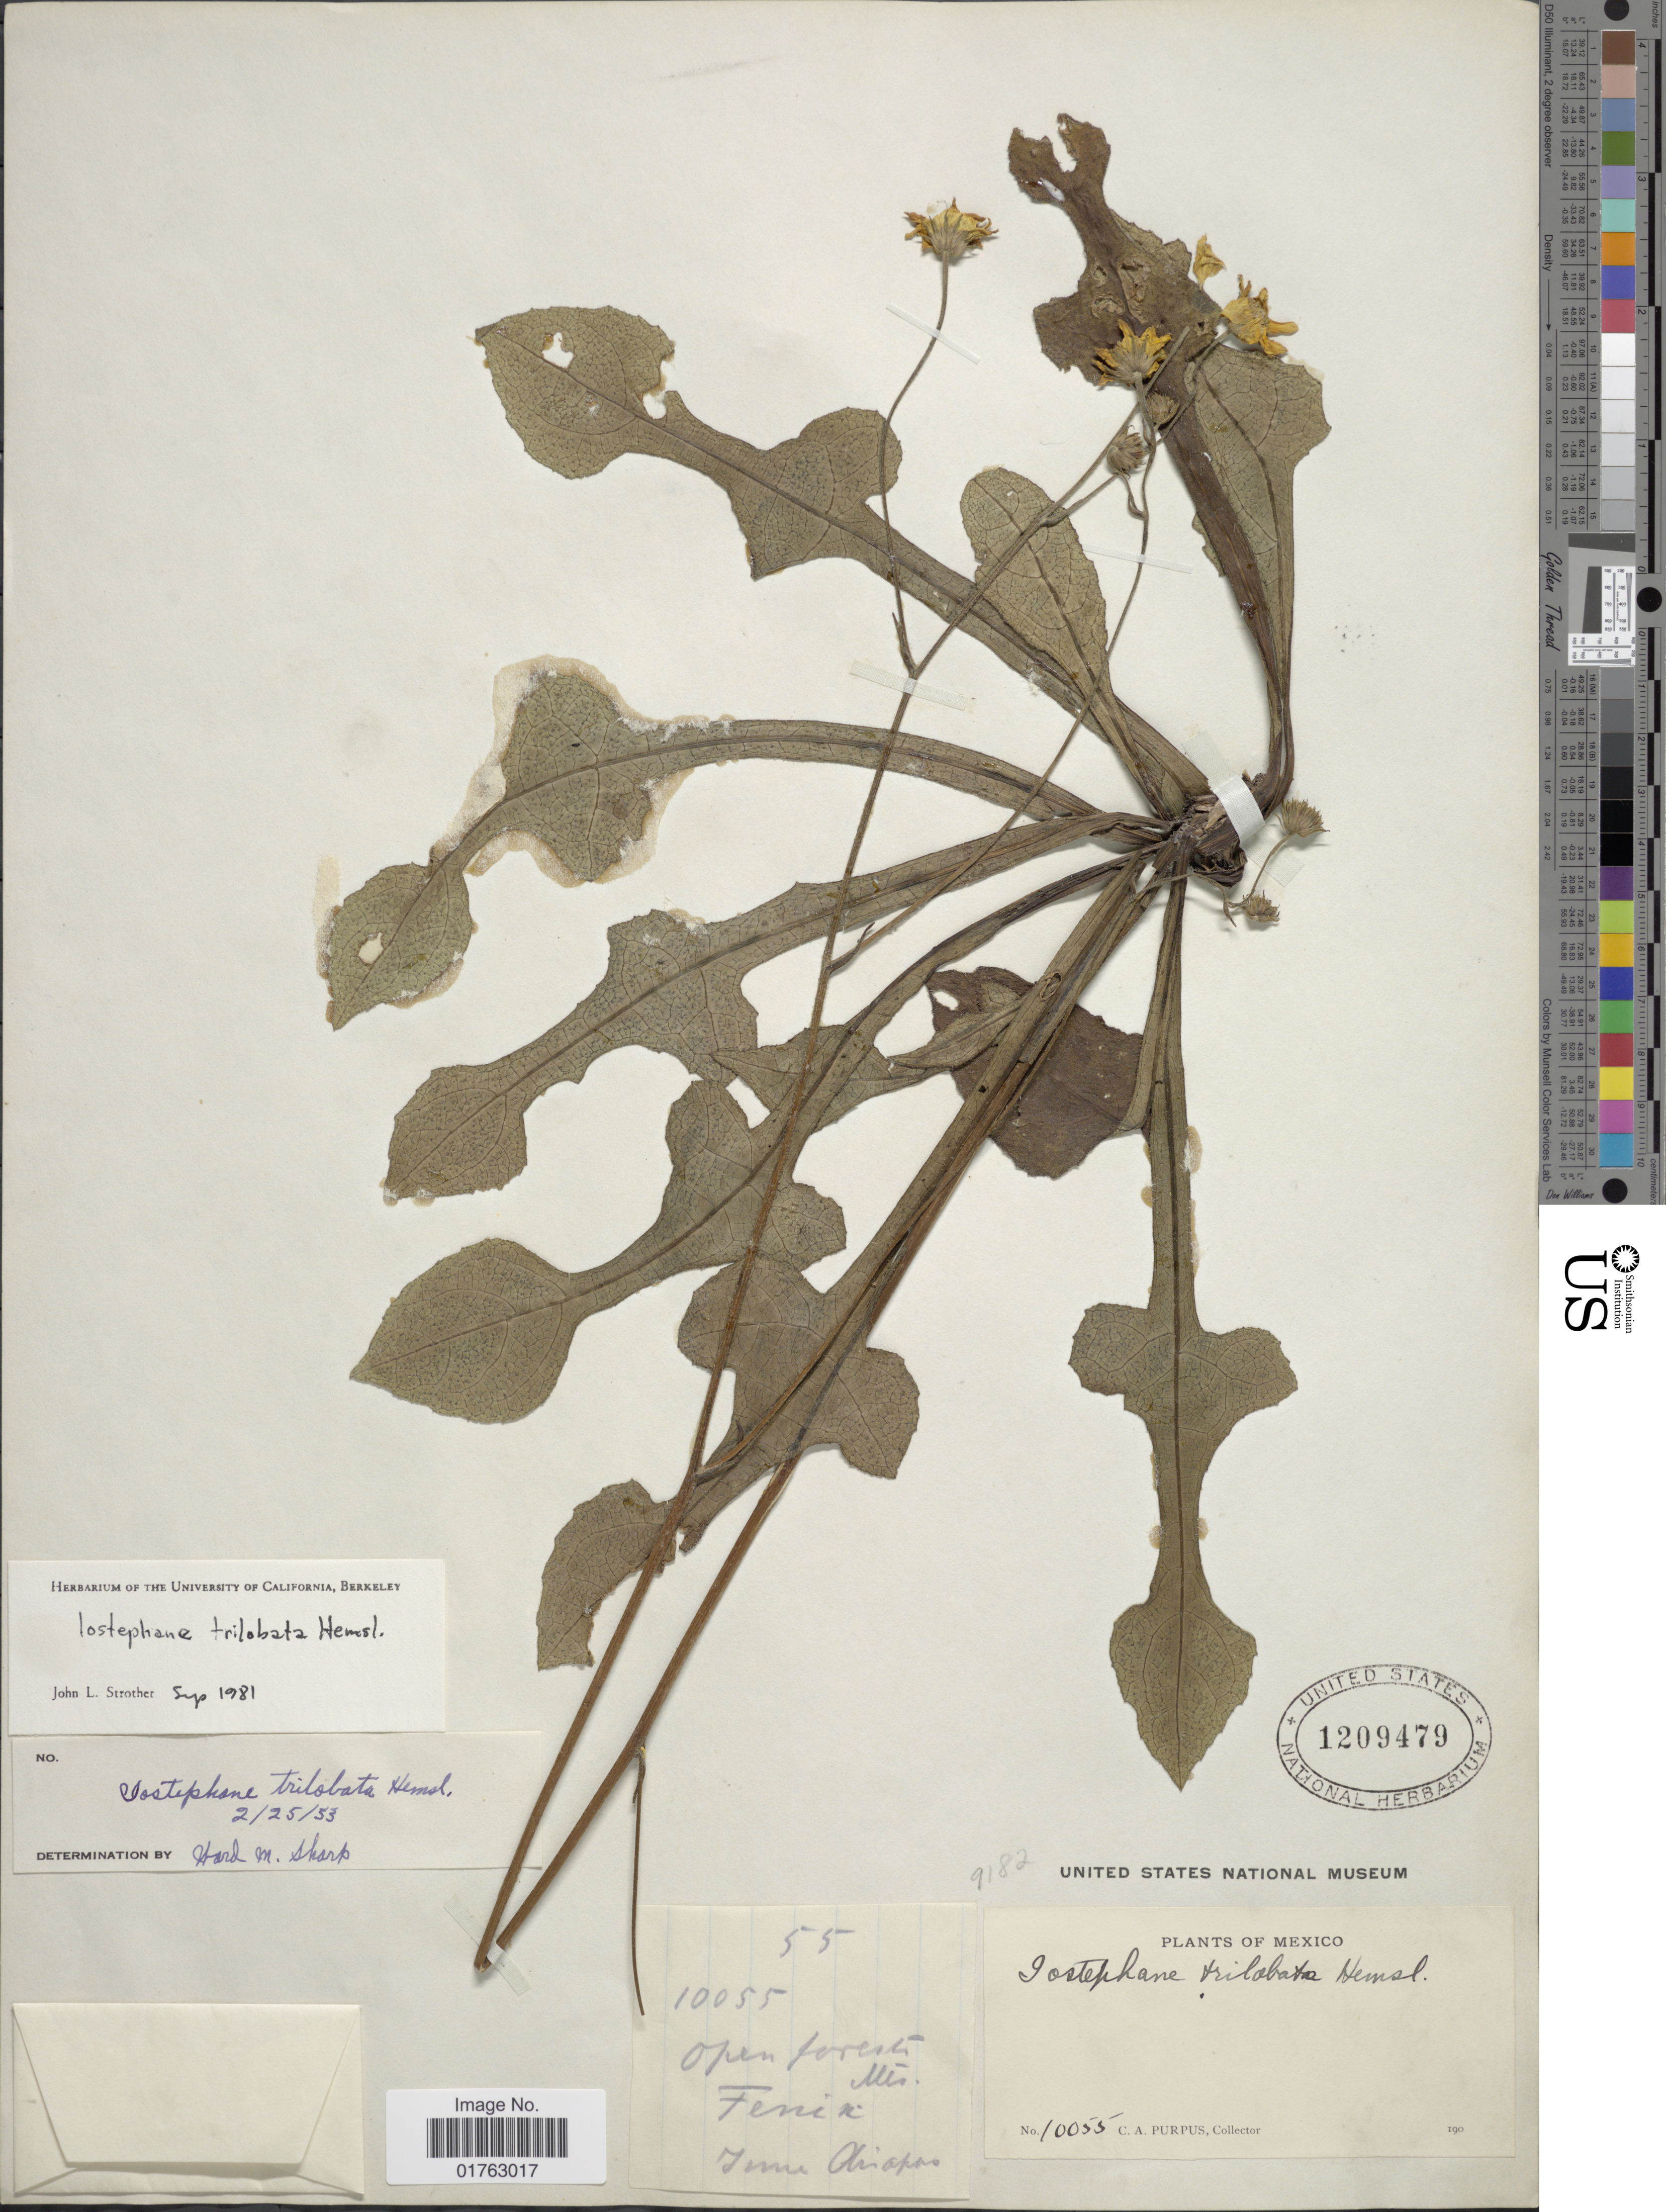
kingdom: Plantae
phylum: Tracheophyta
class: Magnoliopsida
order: Asterales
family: Asteraceae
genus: Iostephane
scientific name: Iostephane trilobata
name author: Hemsl.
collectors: C. A. Purpus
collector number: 10055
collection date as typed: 190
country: Mexico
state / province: Chiapas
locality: Open forest Mts., Fenin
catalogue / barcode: US 1209479